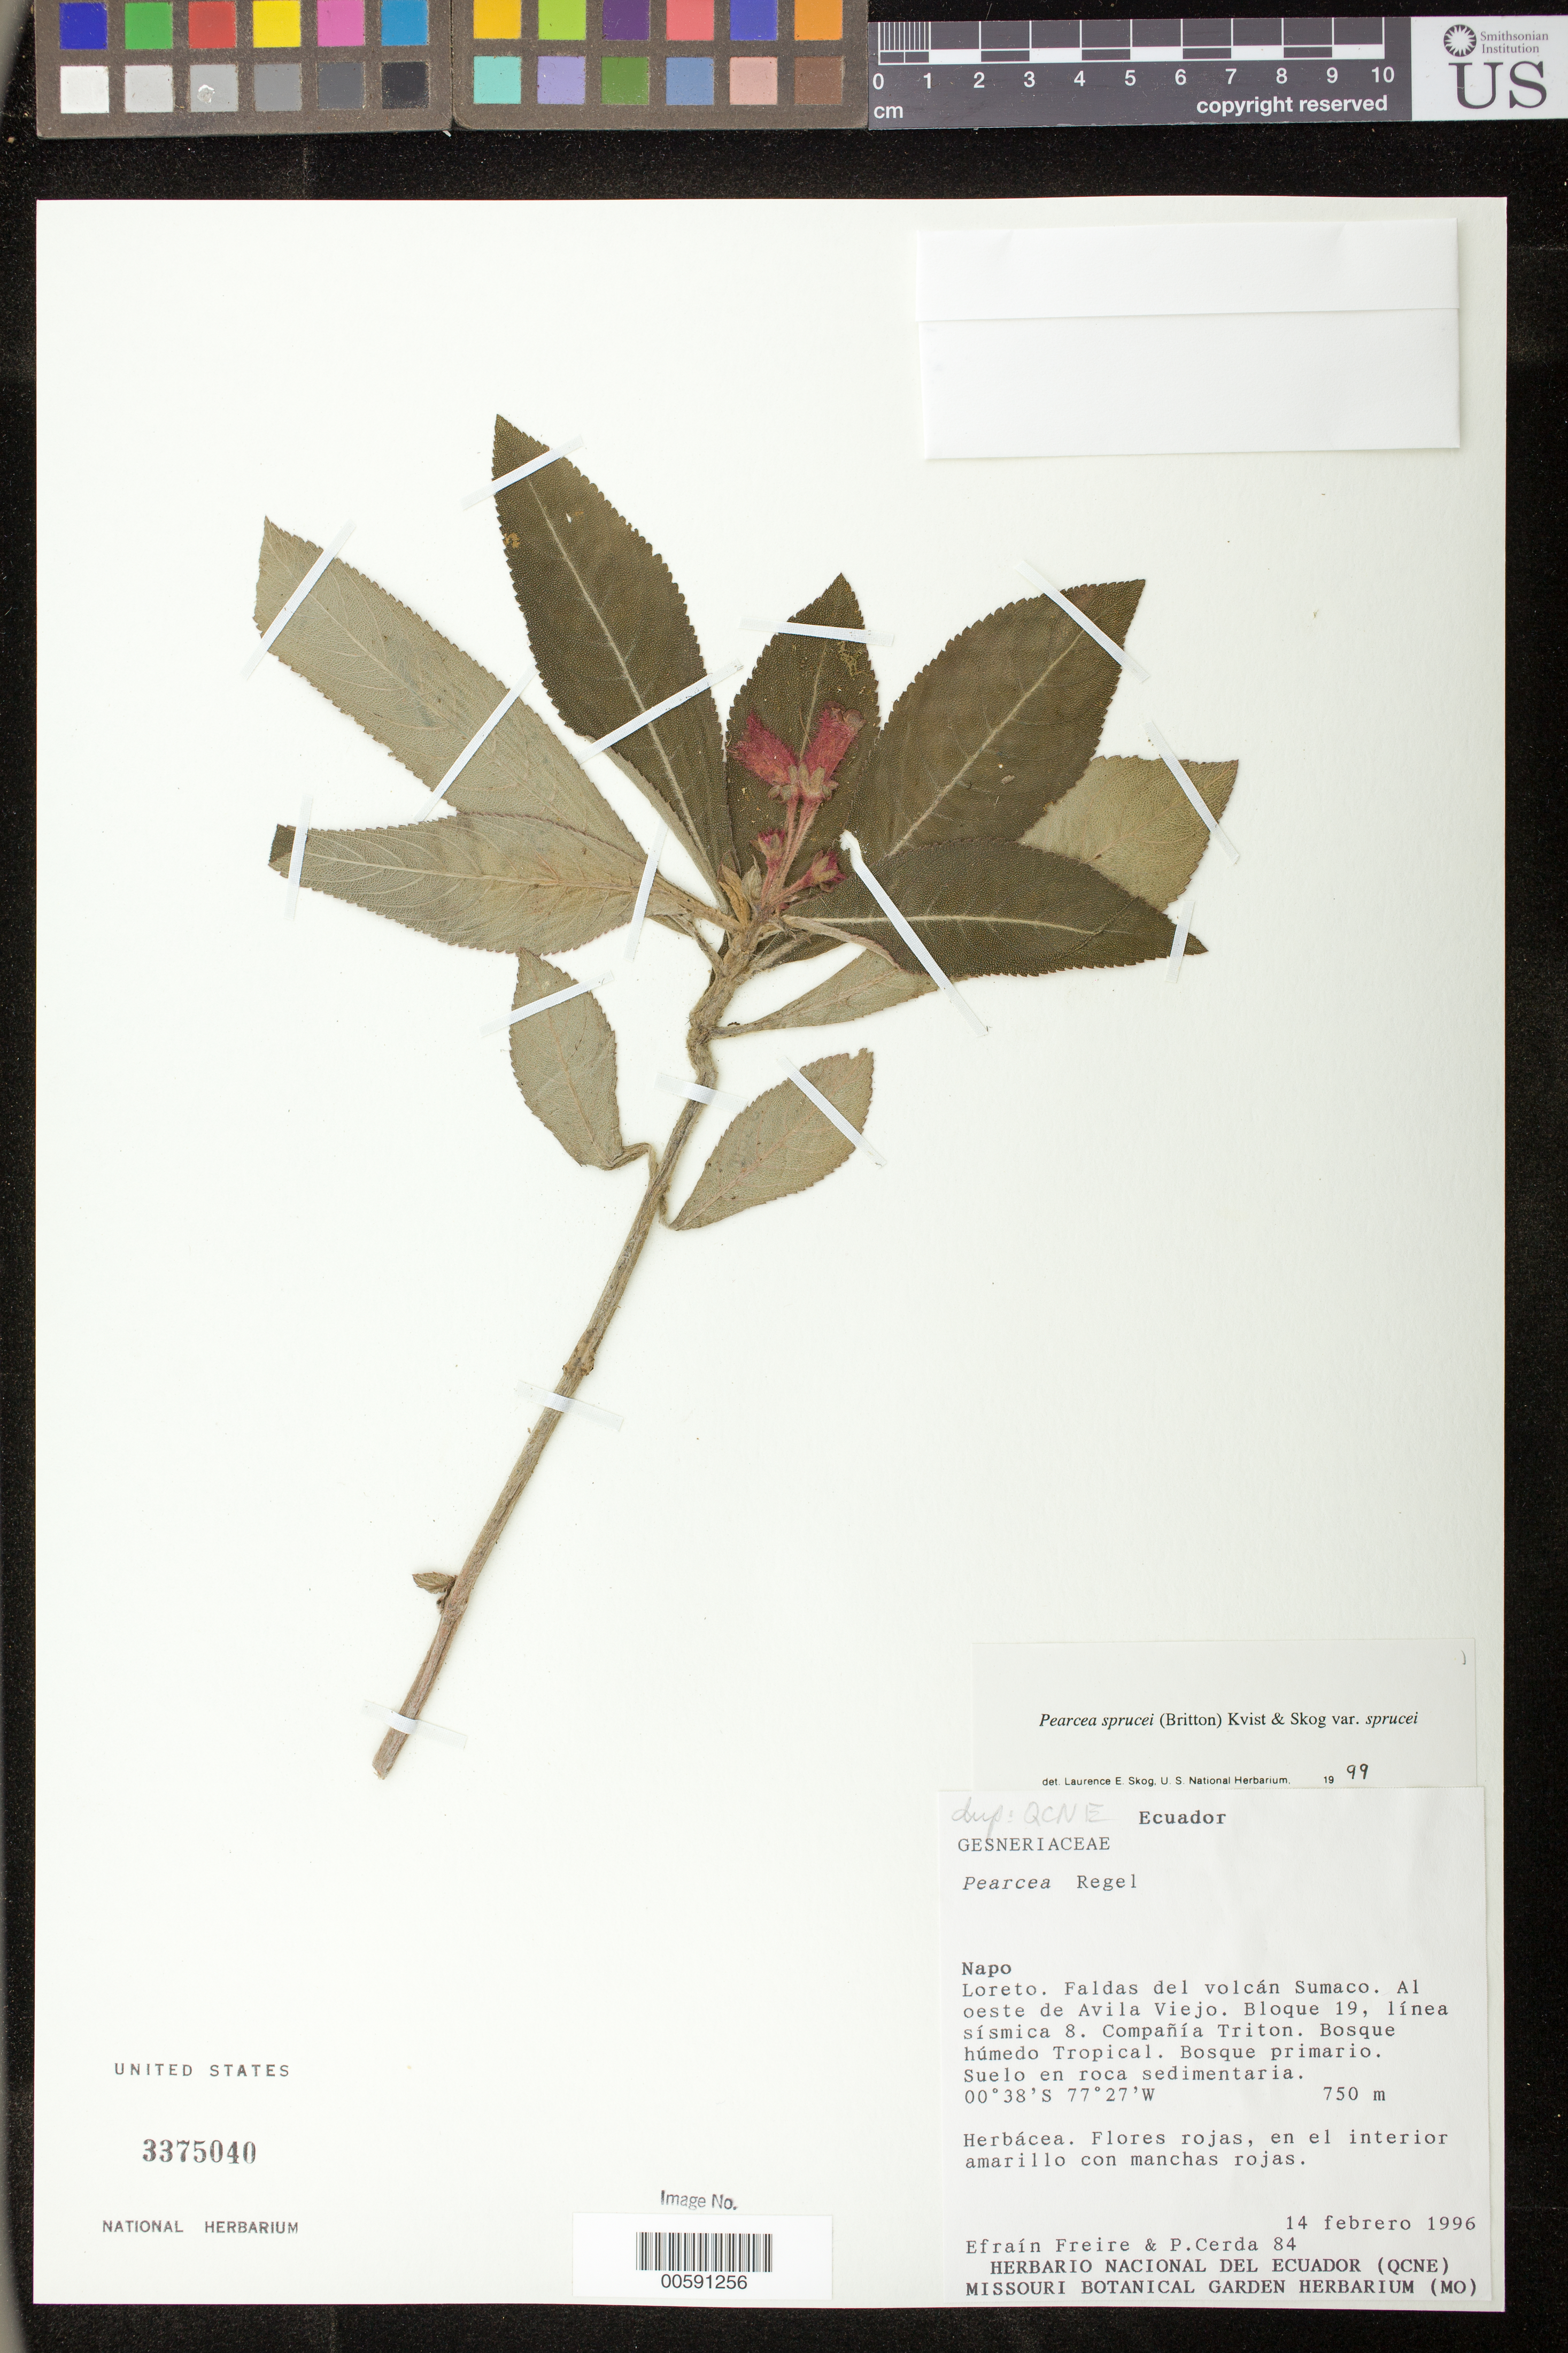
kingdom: Plantae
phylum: Tracheophyta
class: Magnoliopsida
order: Lamiales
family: Gesneriaceae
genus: Pearcea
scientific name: Pearcea sprucei var. sprucei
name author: (Britton ex Rusby) L.P. Kvist & L.E. Skog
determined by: Skog, Laurence E.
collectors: E. Freire & P. Cerda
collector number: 84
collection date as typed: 14 Feb 1996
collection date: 1996-02-14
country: Ecuador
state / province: Napo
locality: Loreto. Faldas del volcán Sumaco, al oeste de Avila viejo, Bloque 19, línea sísmica 8, Compañía Triton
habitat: Bosque húmedo tropical; bosque primario, suelo en roca sedimentaria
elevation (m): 750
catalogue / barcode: US 3375040